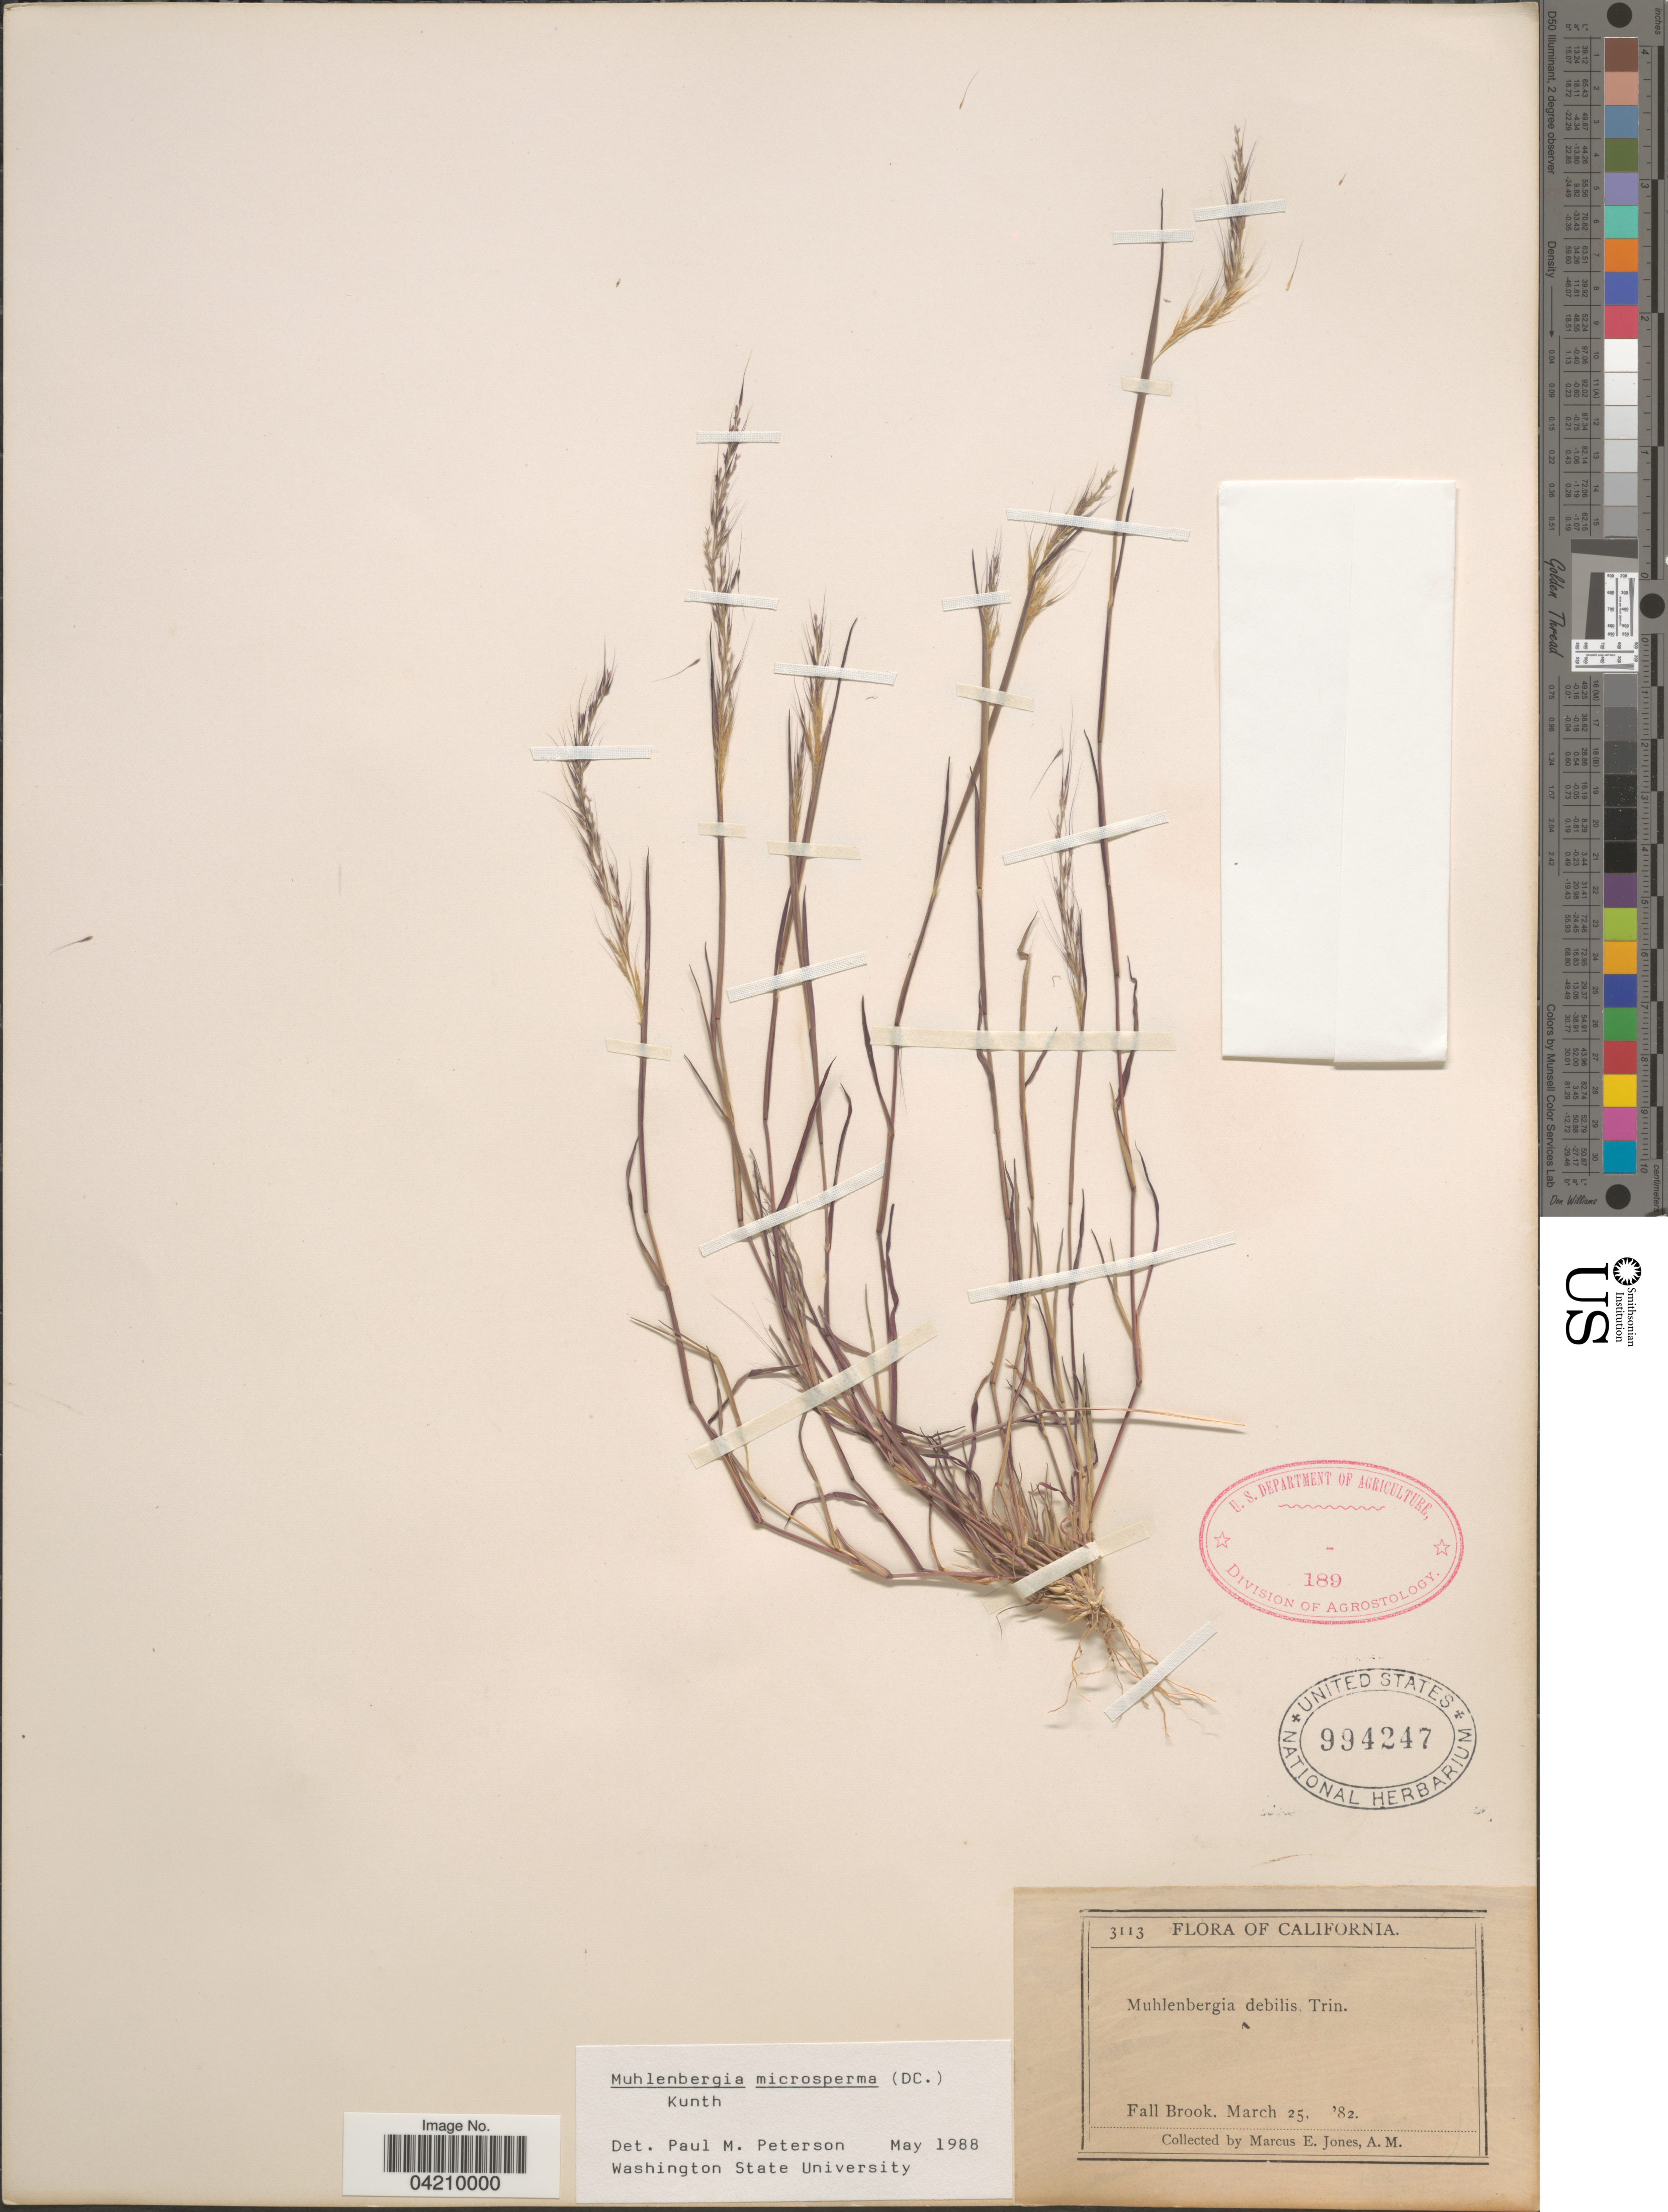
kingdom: Plantae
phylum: Tracheophyta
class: Liliopsida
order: Poales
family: Poaceae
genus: Muhlenbergia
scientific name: Muhlenbergia microsperma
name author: (DC.) Kunth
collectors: M. E. Jones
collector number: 3113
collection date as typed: Transcribed d/m/y: 25/3/82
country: United States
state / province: California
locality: Fall Brook.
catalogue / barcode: US 994247